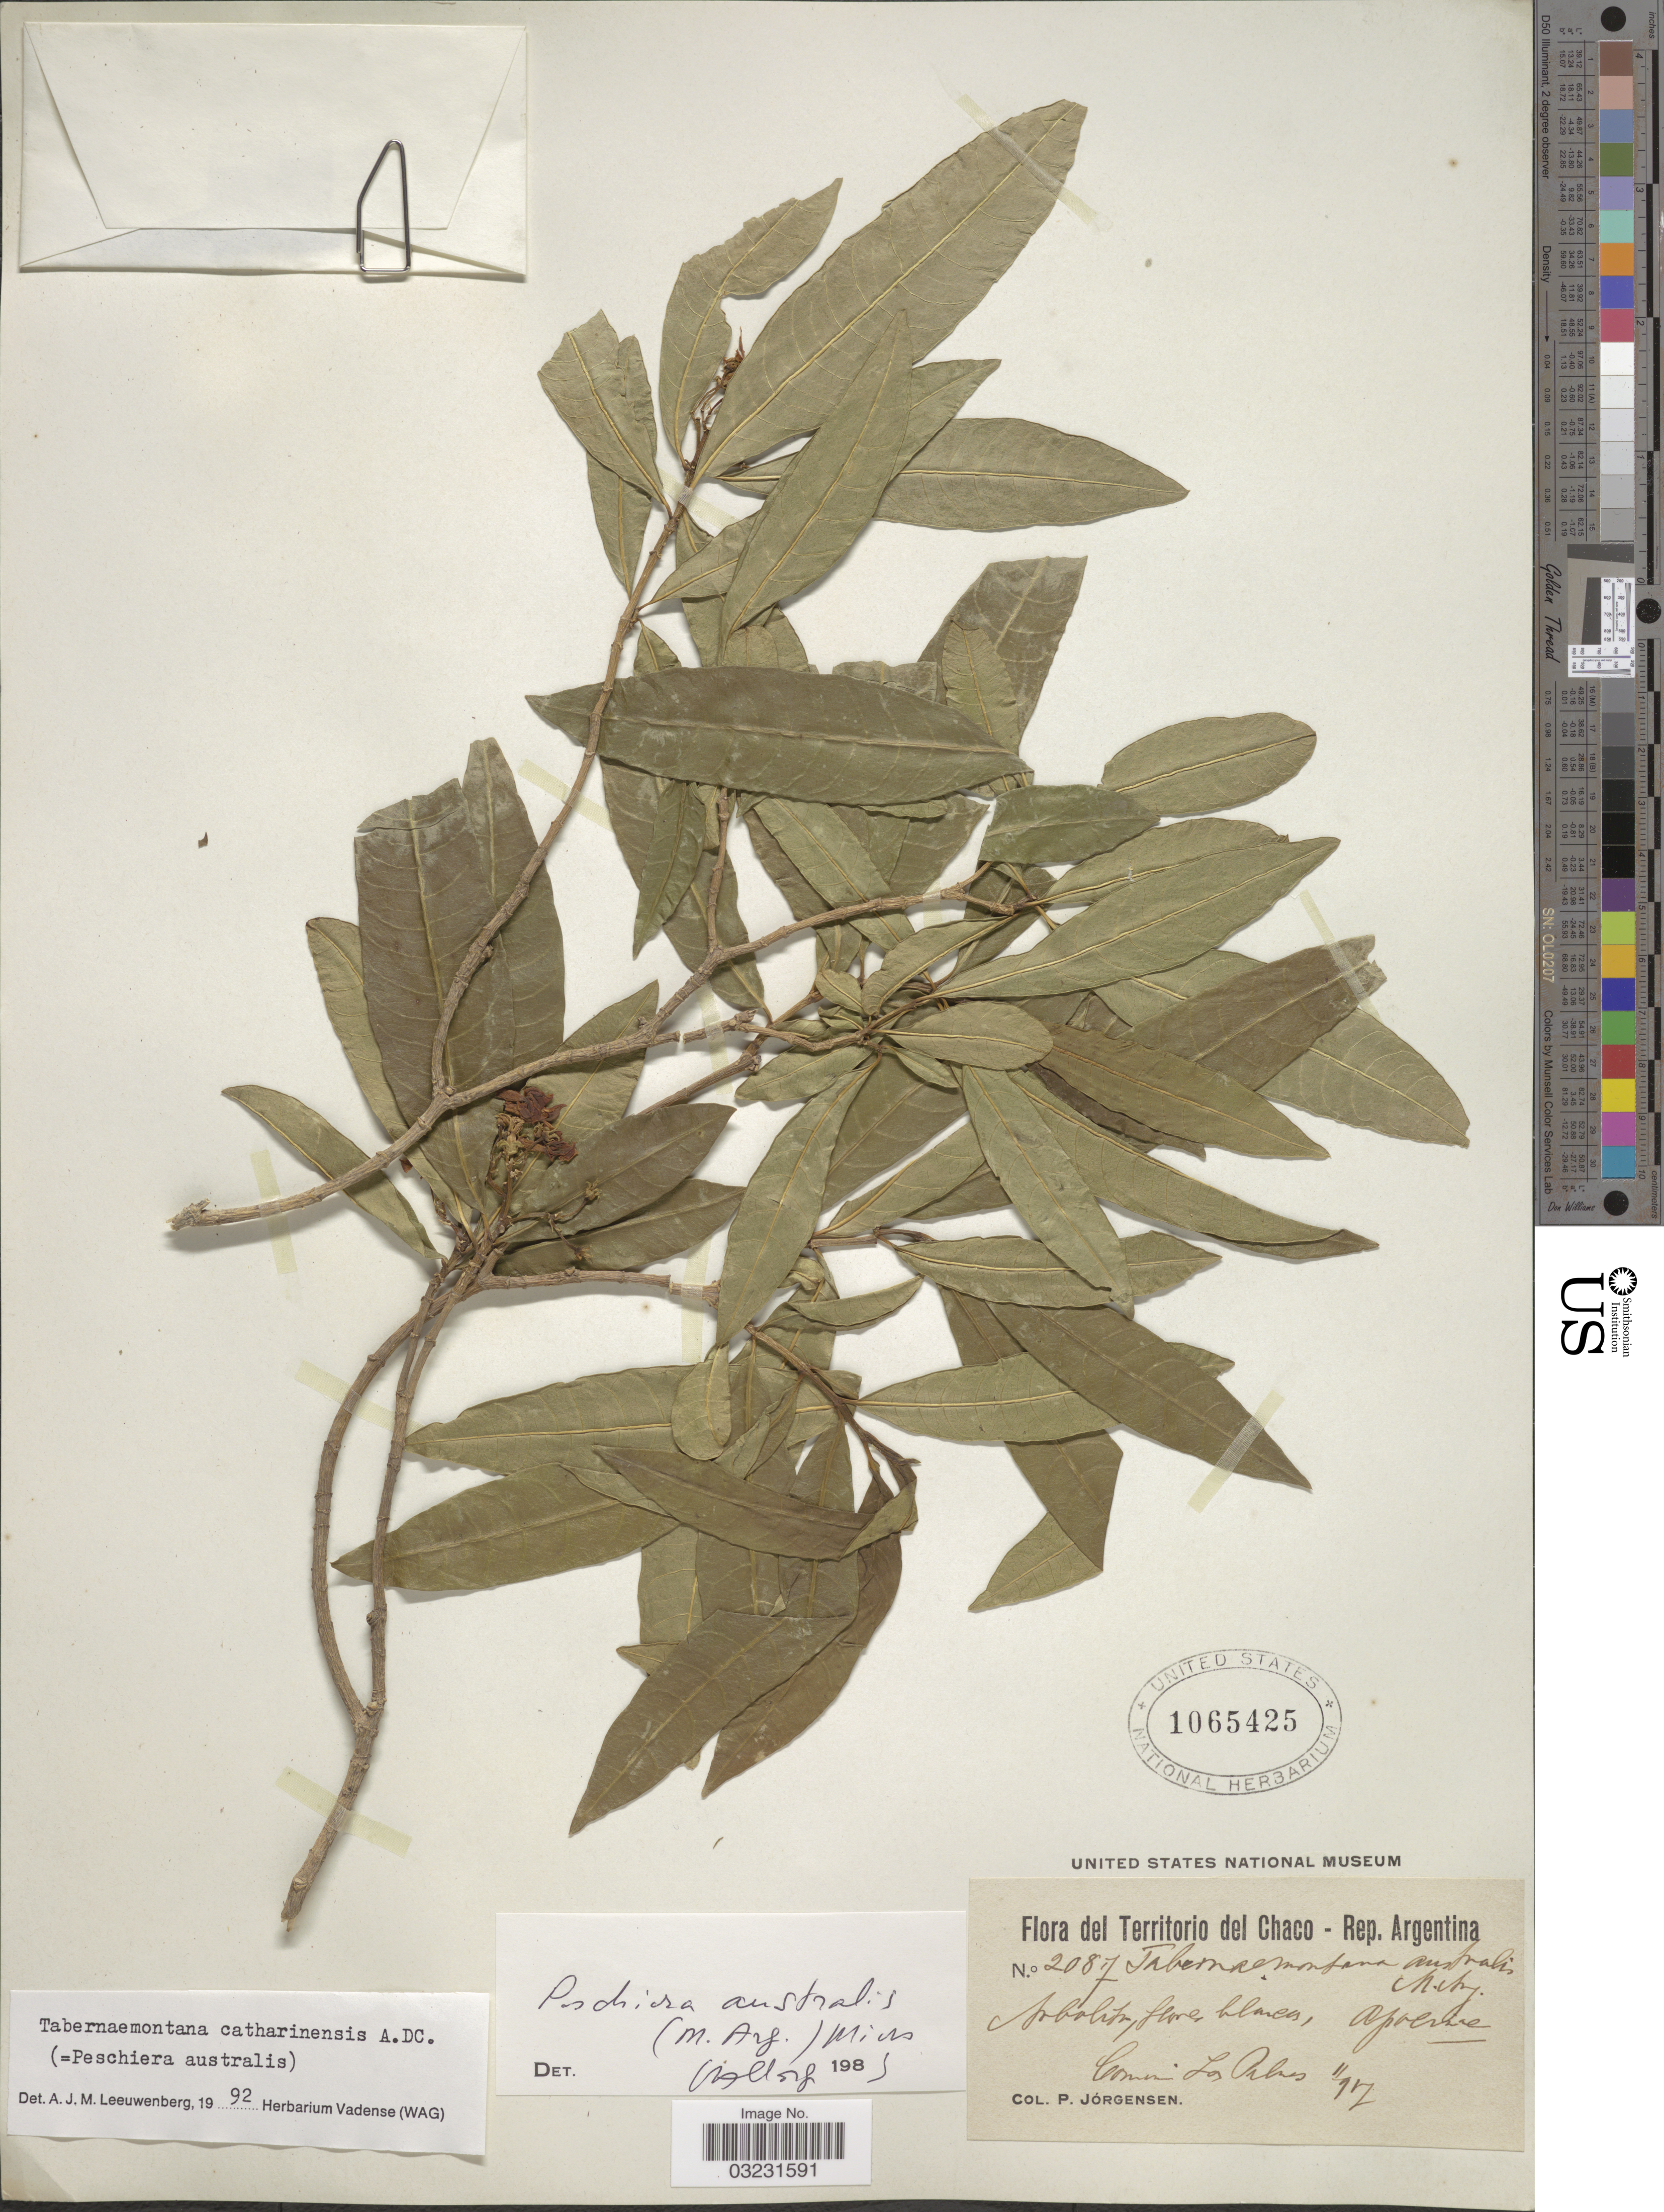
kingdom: Plantae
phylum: Tracheophyta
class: Magnoliopsida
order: Gentianales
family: Apocynaceae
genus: Tabernaemontana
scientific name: Tabernaemontana catharinensis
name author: A. DC.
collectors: P. Jörgensen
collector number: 2087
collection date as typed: Transcribed d/m/y: 11/9/27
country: Argentina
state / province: Chaco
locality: Rep. Argentina. Comun Los Palmes.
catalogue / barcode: US 1065425